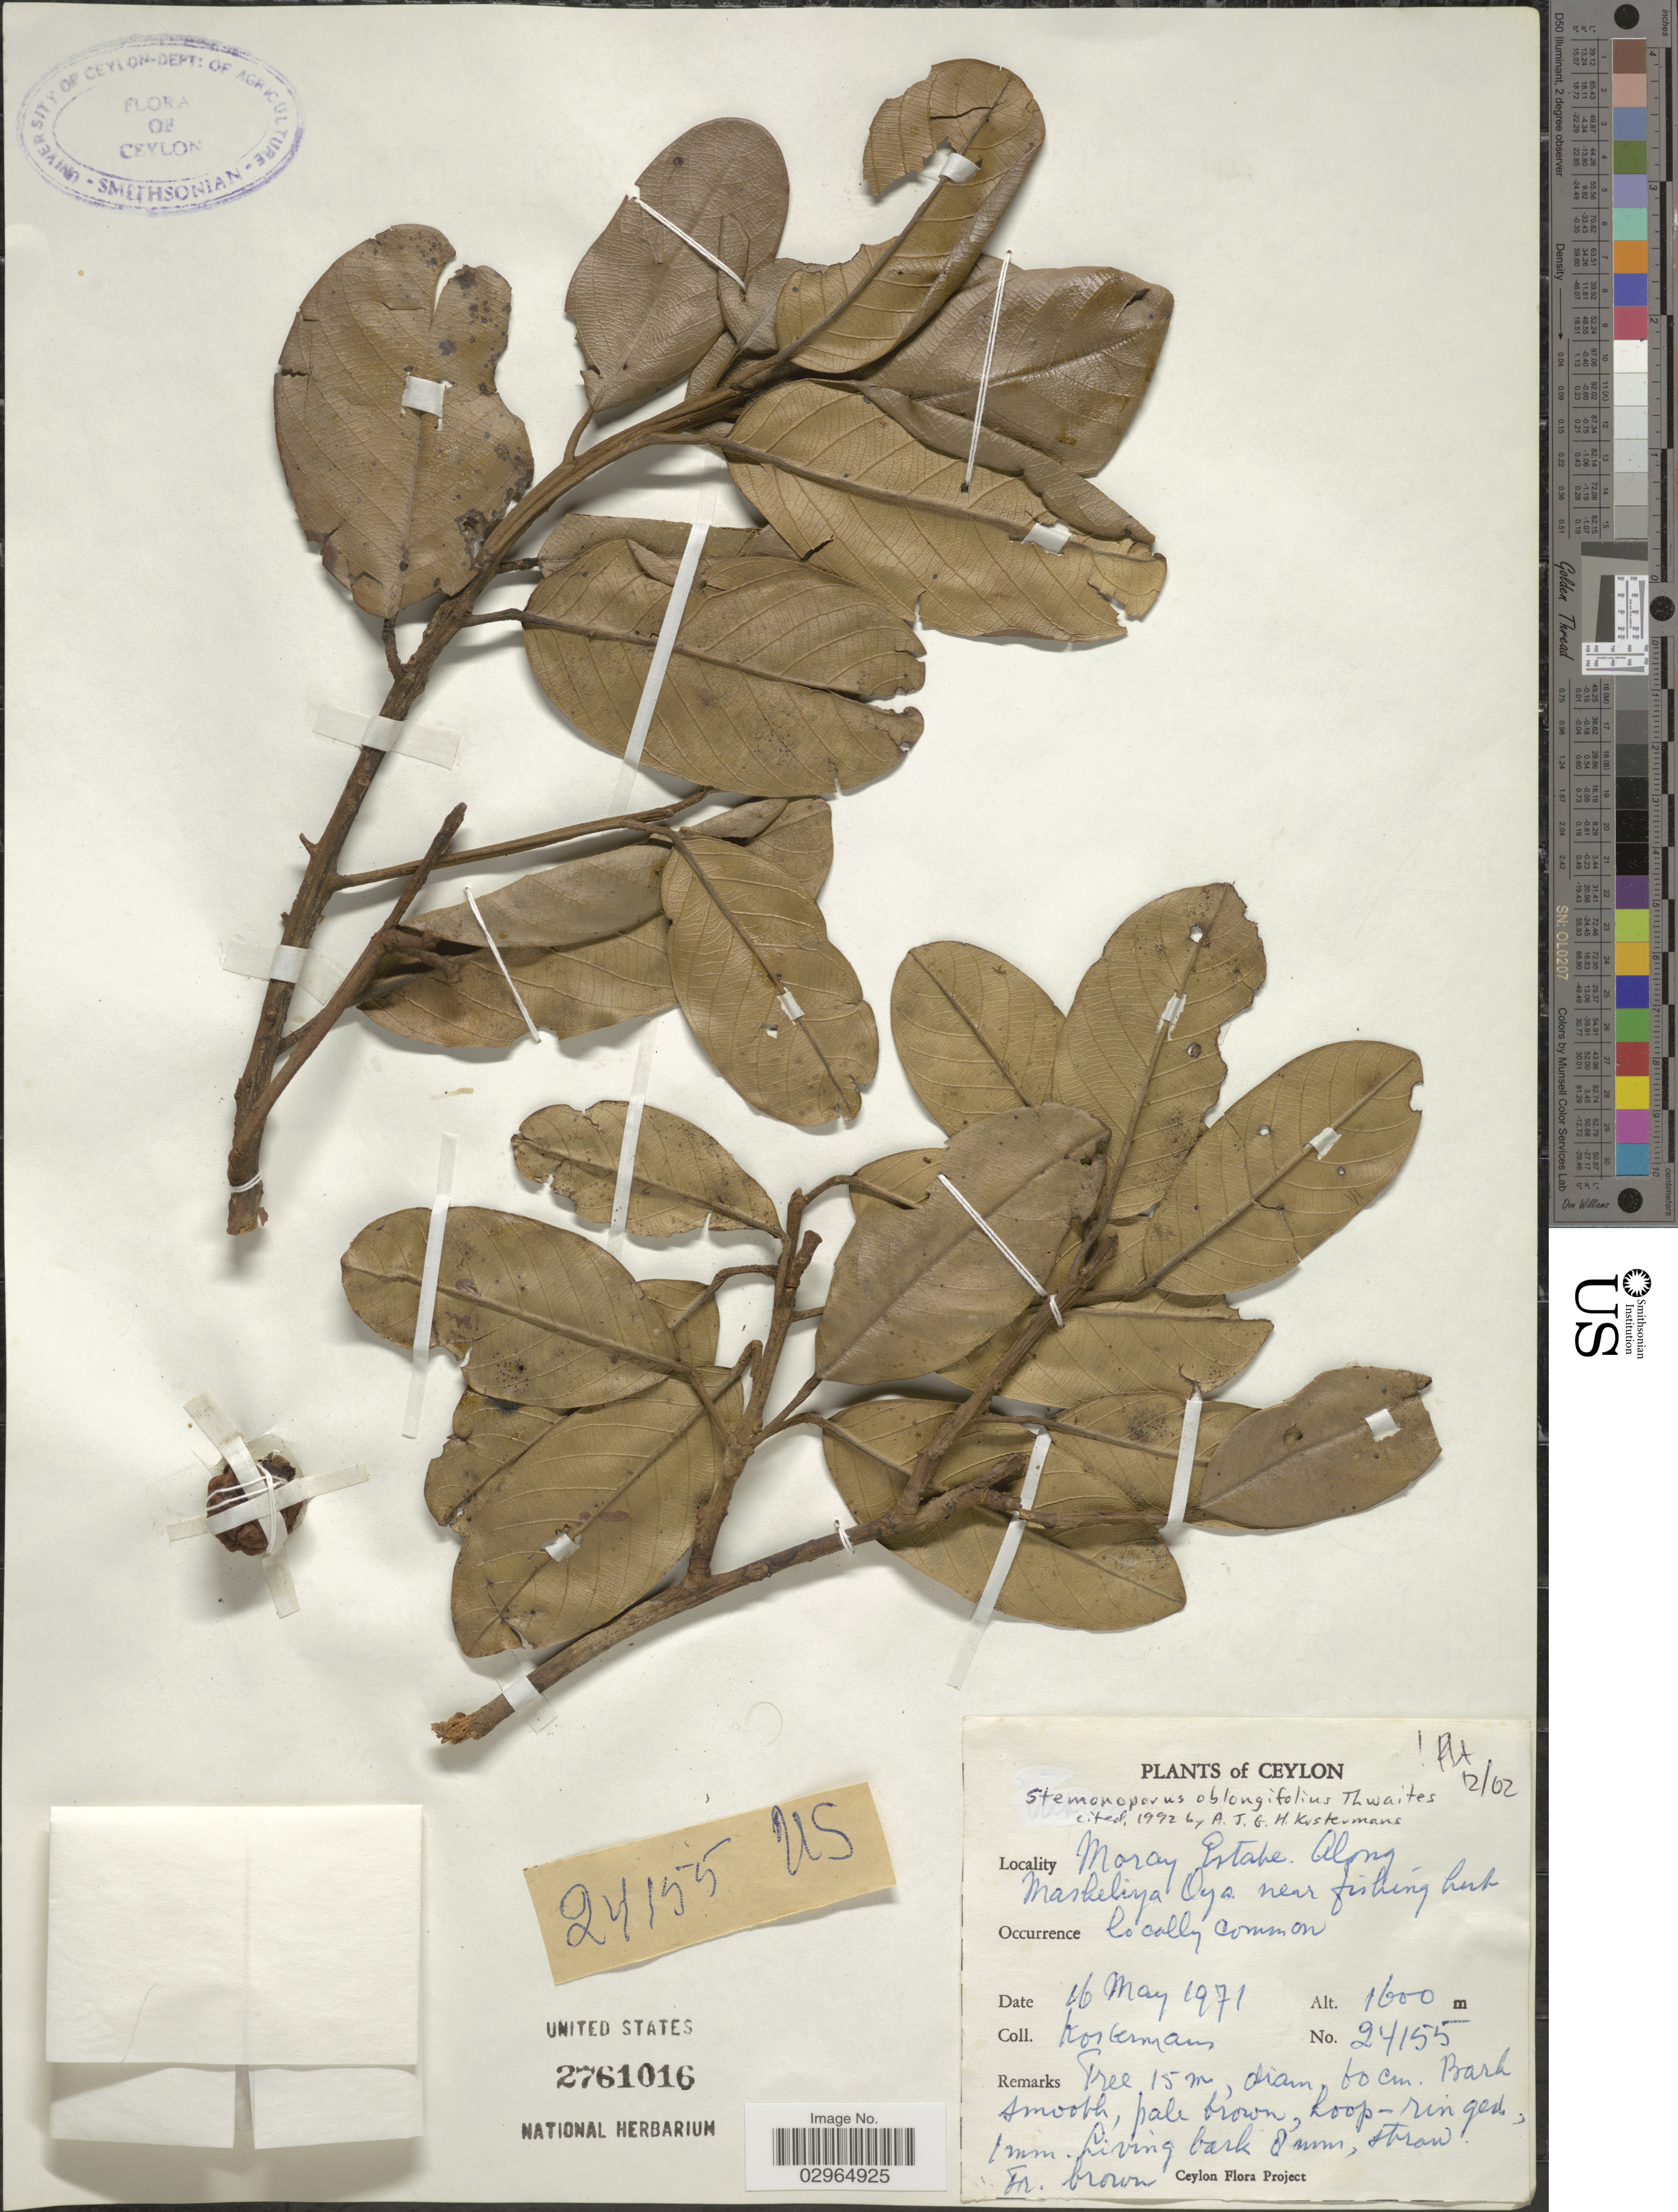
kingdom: Plantae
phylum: Tracheophyta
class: Magnoliopsida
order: Malvales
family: Dipterocarpaceae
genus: Stemonoporus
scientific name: Stemonoporus oblongifolius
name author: Thwaites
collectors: Kostermans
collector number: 24155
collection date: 1971-05-16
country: Sri Lanka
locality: Ceylon. Moray Estate. Along Maskeliya Oya near fishing hut.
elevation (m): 1600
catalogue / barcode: US 2761016